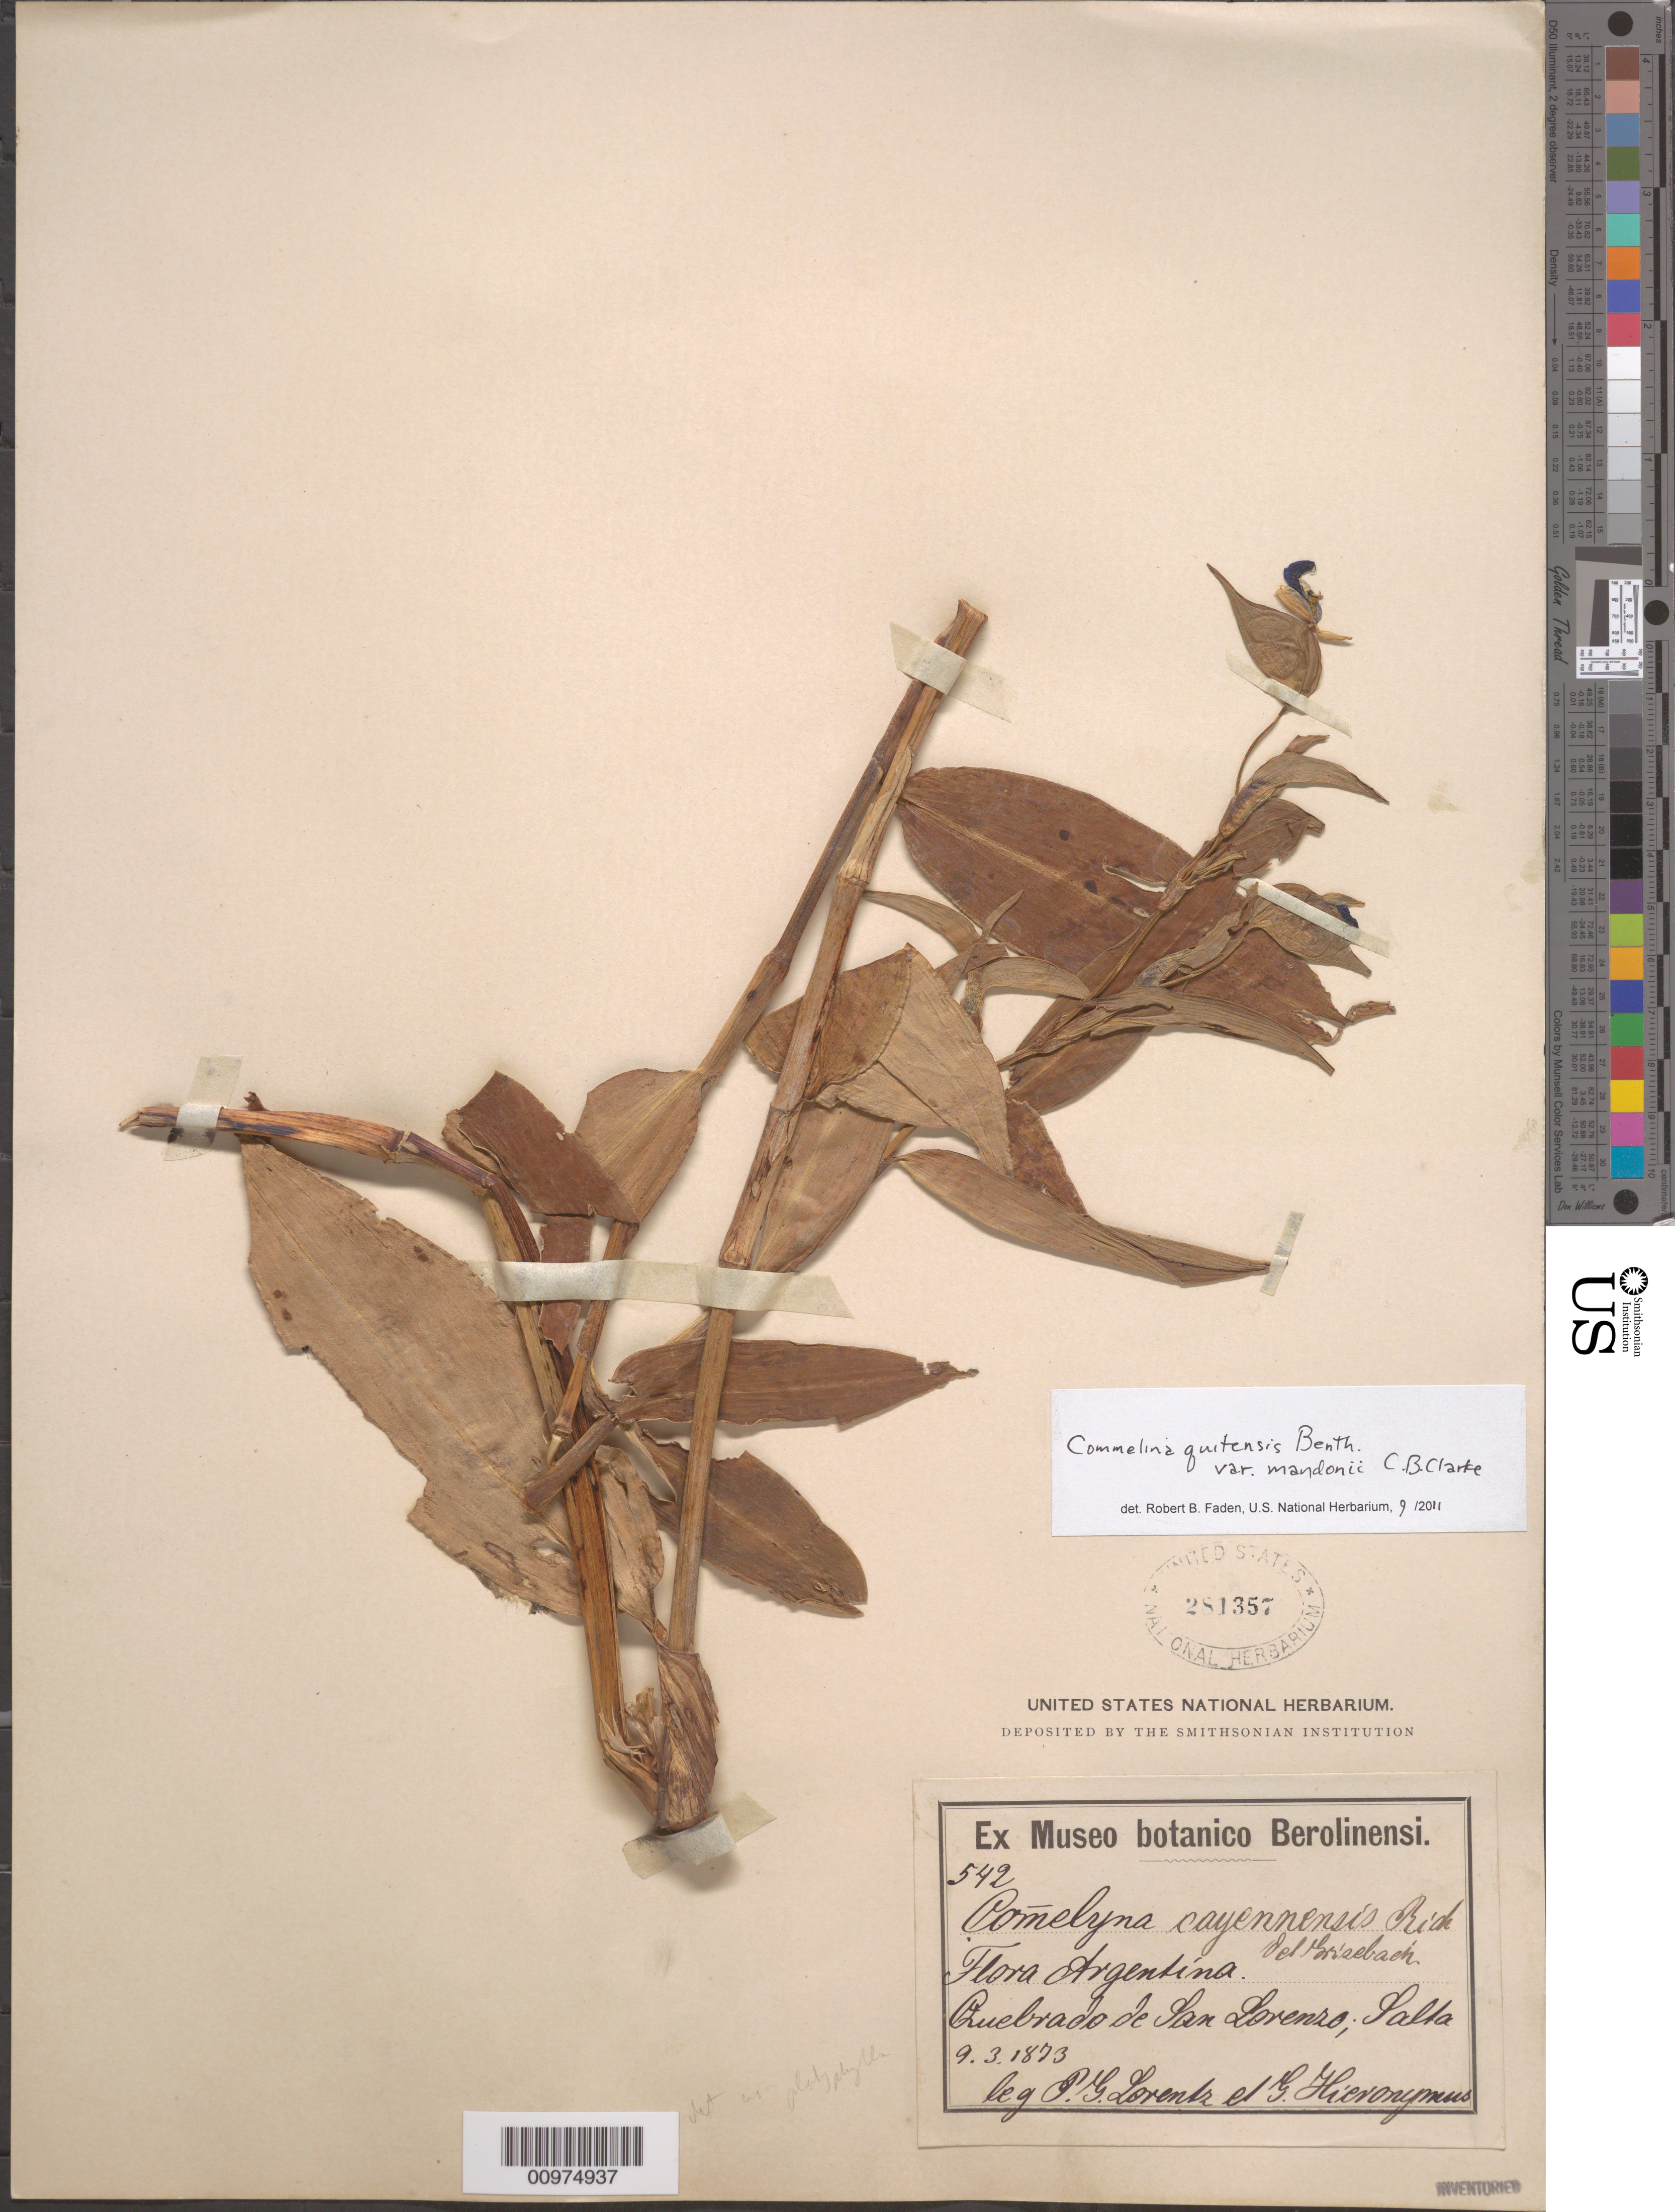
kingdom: Plantae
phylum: Tracheophyta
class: Liliopsida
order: Commelinales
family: Commelinaceae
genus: Commelina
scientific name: Commelina quitensis var. mandonii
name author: C.B. Clarke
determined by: Faden, Robert B., (US), Smithsonian Institution - National Museum of Natural History (UNITED STATES)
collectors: P. G. Lorentz & G. H. Hieronymus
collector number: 542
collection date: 1873-03-09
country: Argentina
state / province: Salta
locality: Quebrada de San Lorenso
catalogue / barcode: US 281357